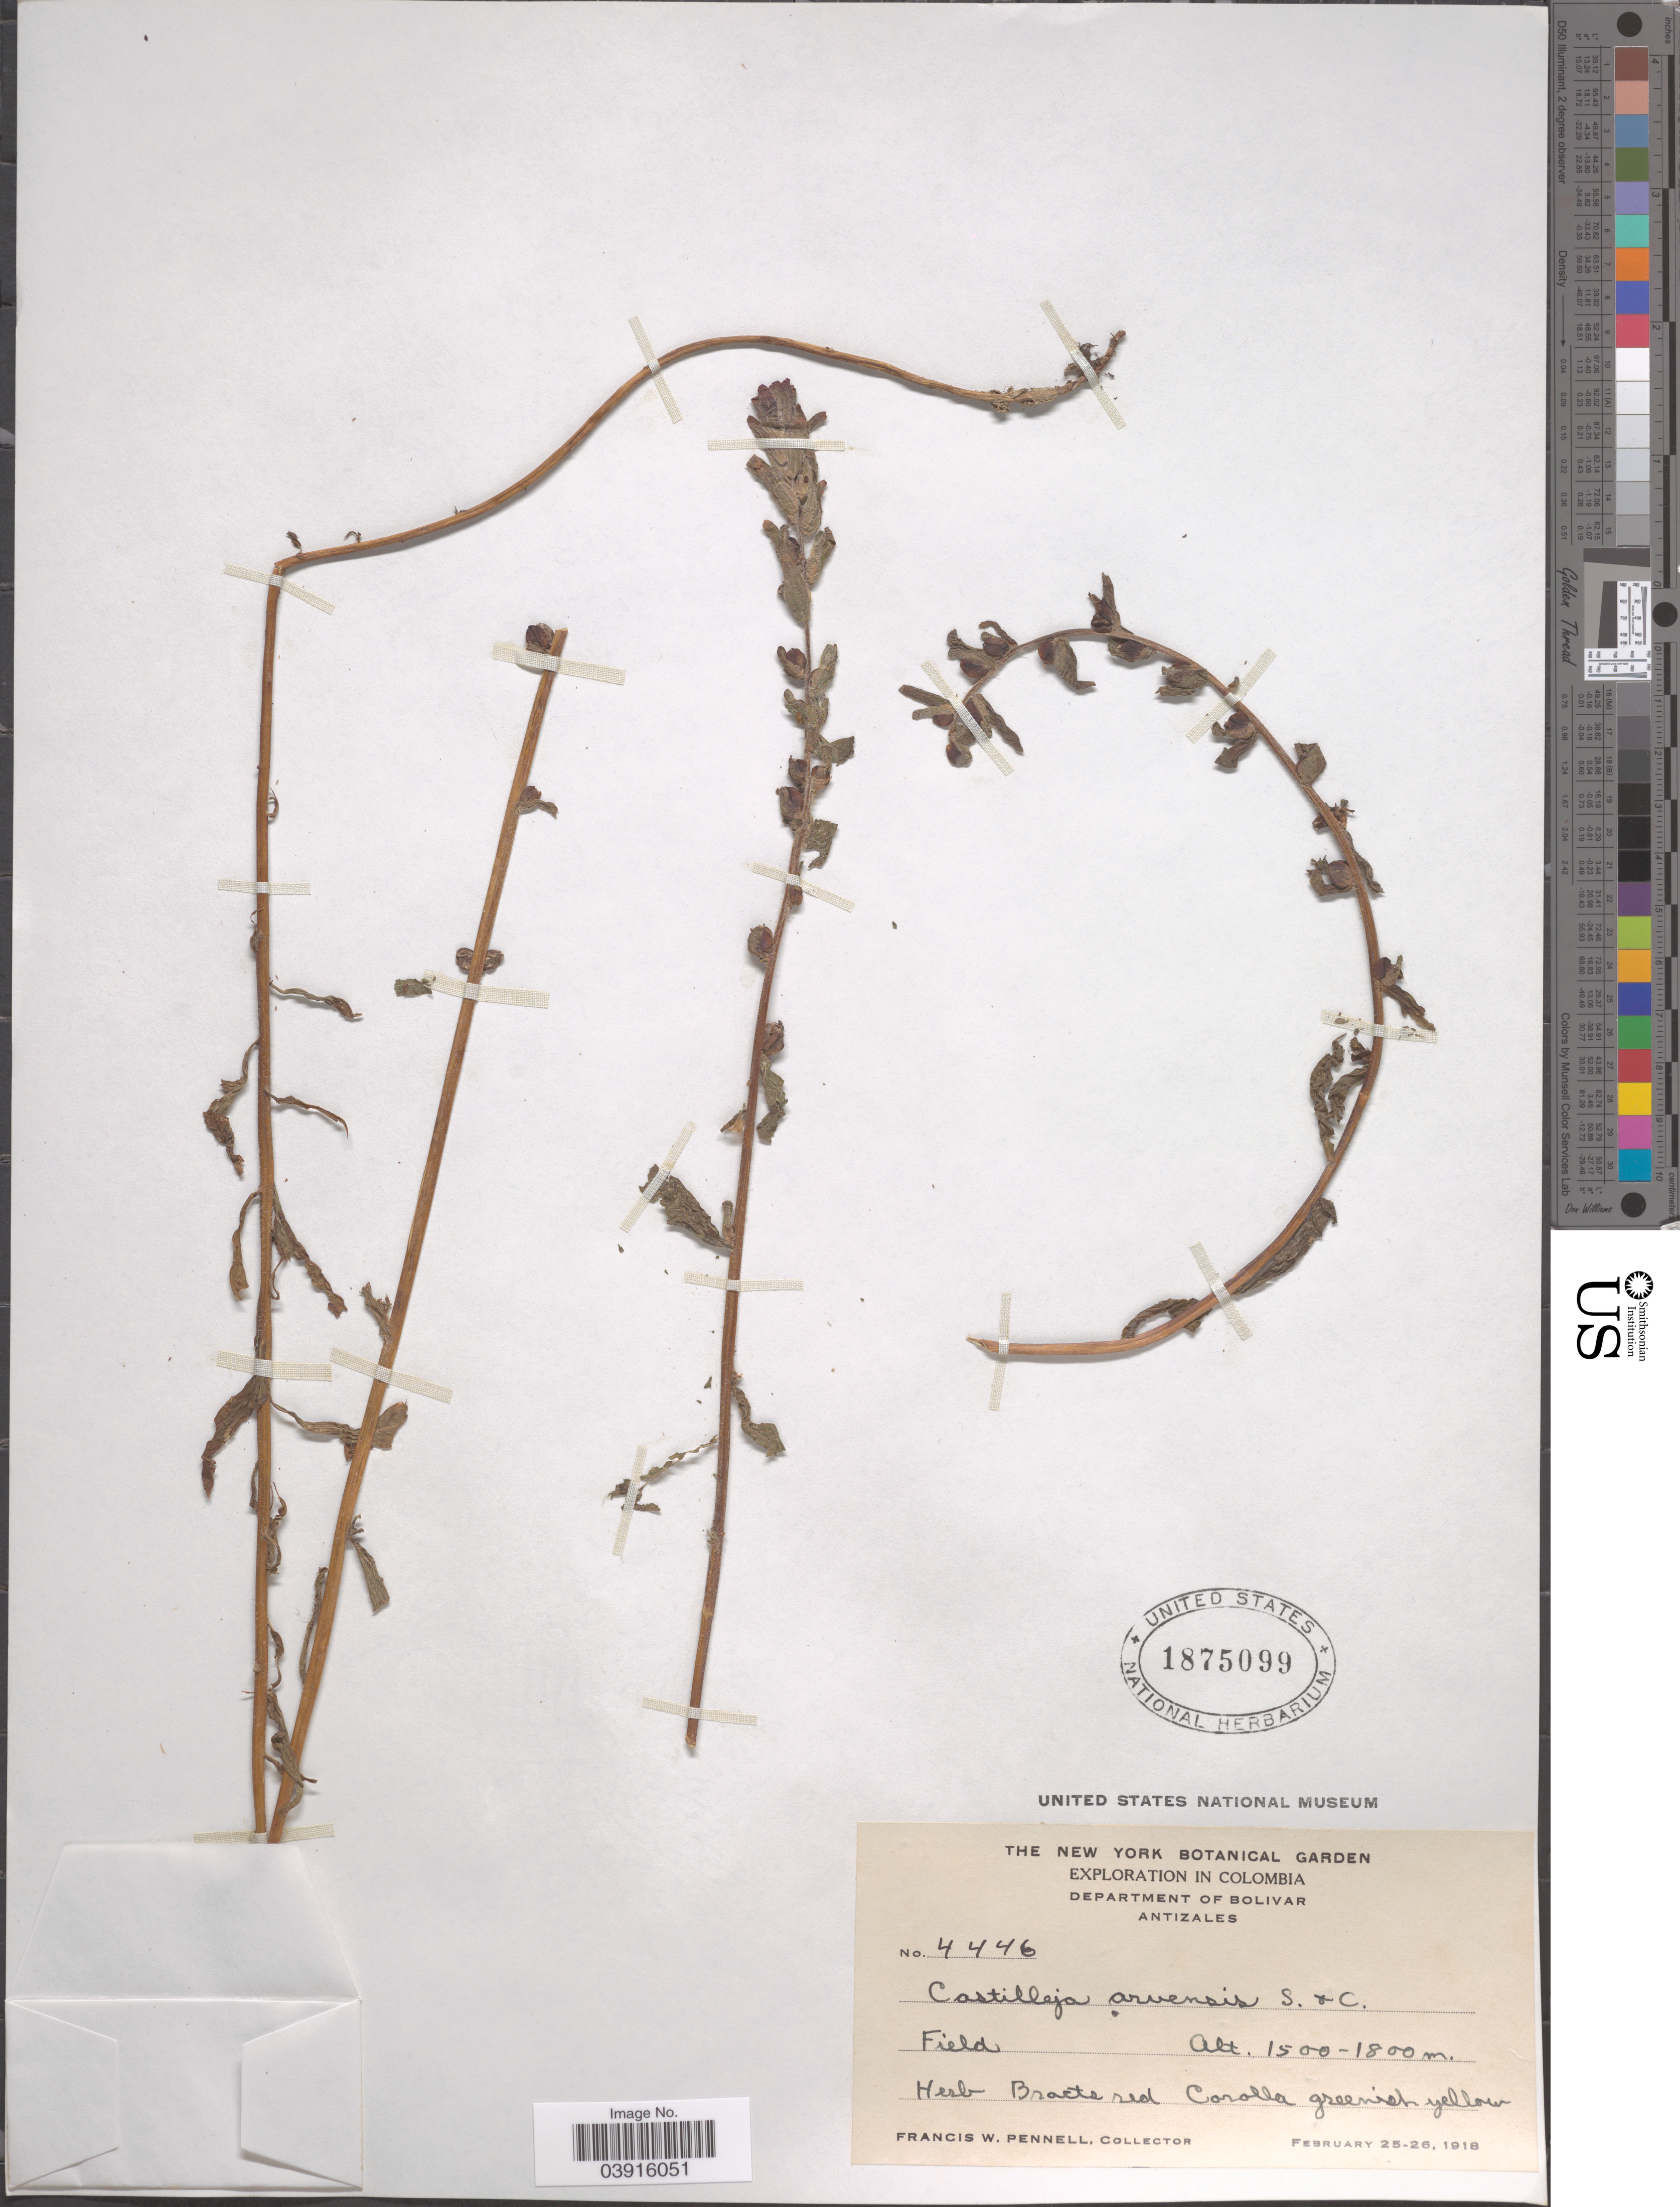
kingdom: Plantae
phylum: Tracheophyta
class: Magnoliopsida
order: Lamiales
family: Orobanchaceae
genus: Castilleja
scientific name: Castilleja arvensis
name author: Schltdl. & Cham.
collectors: F. W. Pennell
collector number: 4446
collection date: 1918-02-25/1918-02-26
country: Colombia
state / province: Bolívar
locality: Department of Bolívar. Antizales.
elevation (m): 1500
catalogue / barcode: US 1875099